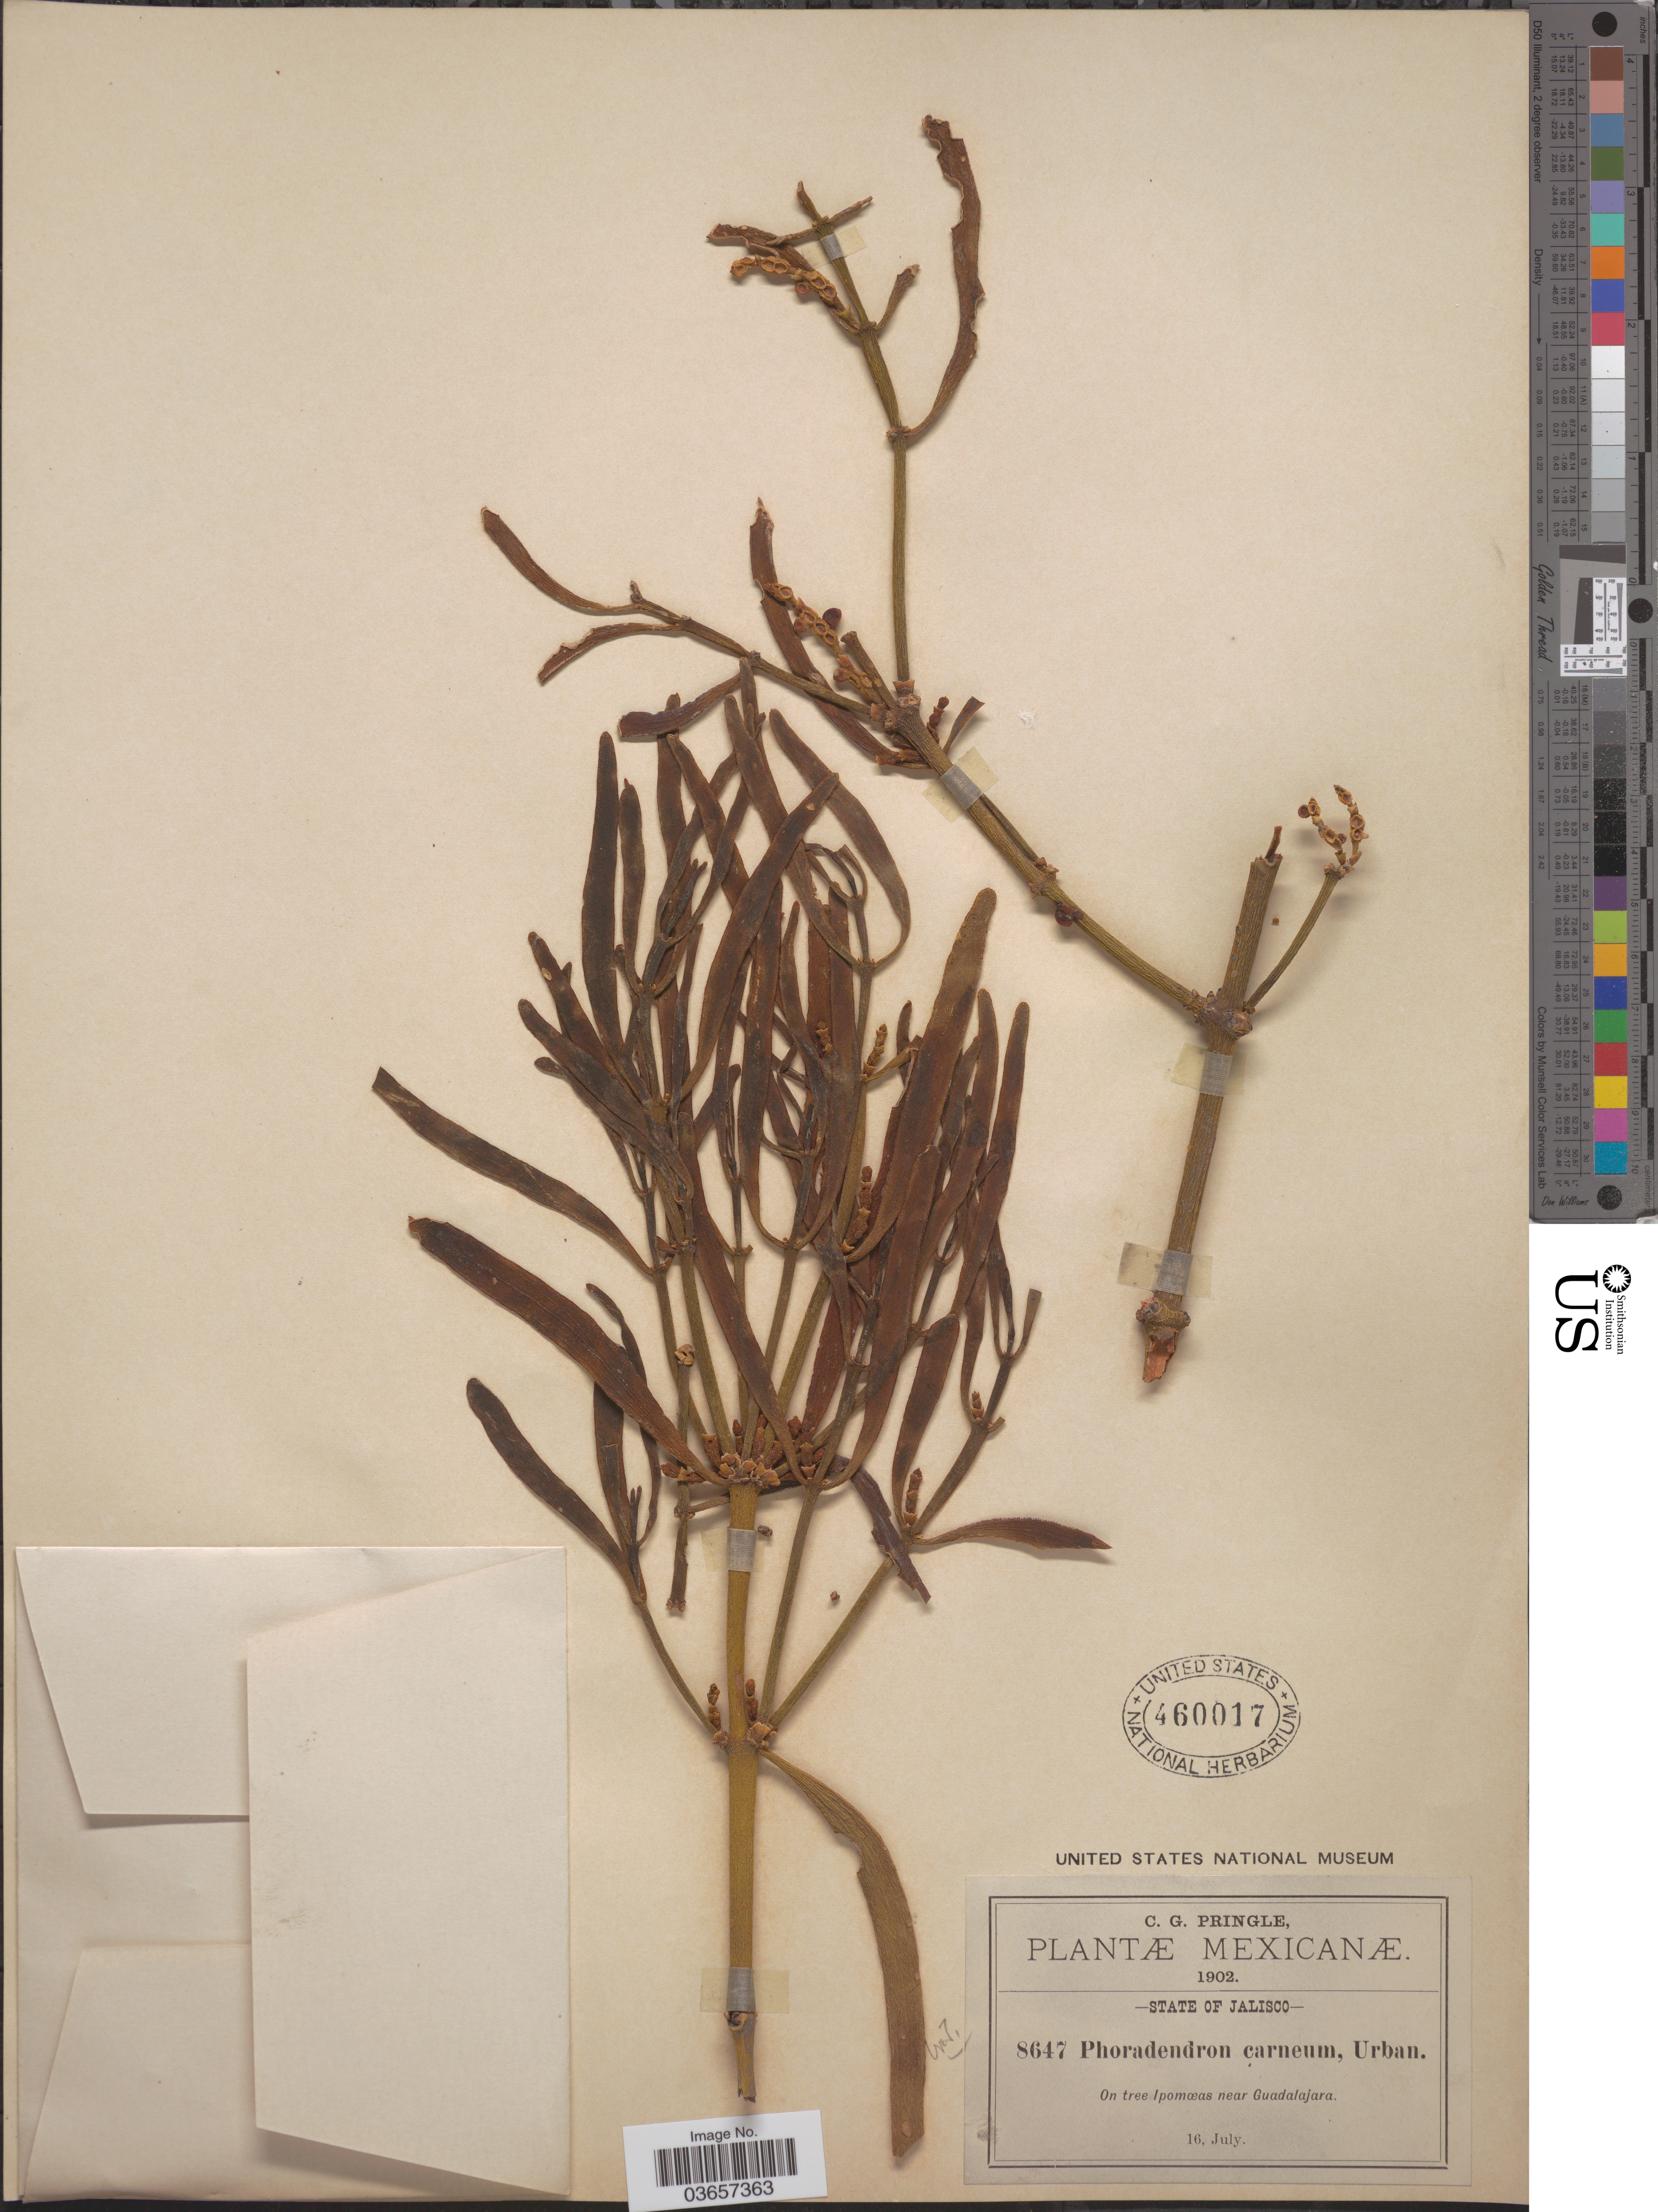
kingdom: Plantae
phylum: Tracheophyta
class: Magnoliopsida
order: Santalales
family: Viscaceae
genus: Phoradendron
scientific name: Phoradendron carneum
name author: Urb.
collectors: C. G. Pringle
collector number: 8647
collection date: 1902-07-16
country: Mexico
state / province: Jalisco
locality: On tree Ipomœas near Guadalajara.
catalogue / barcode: US 460017